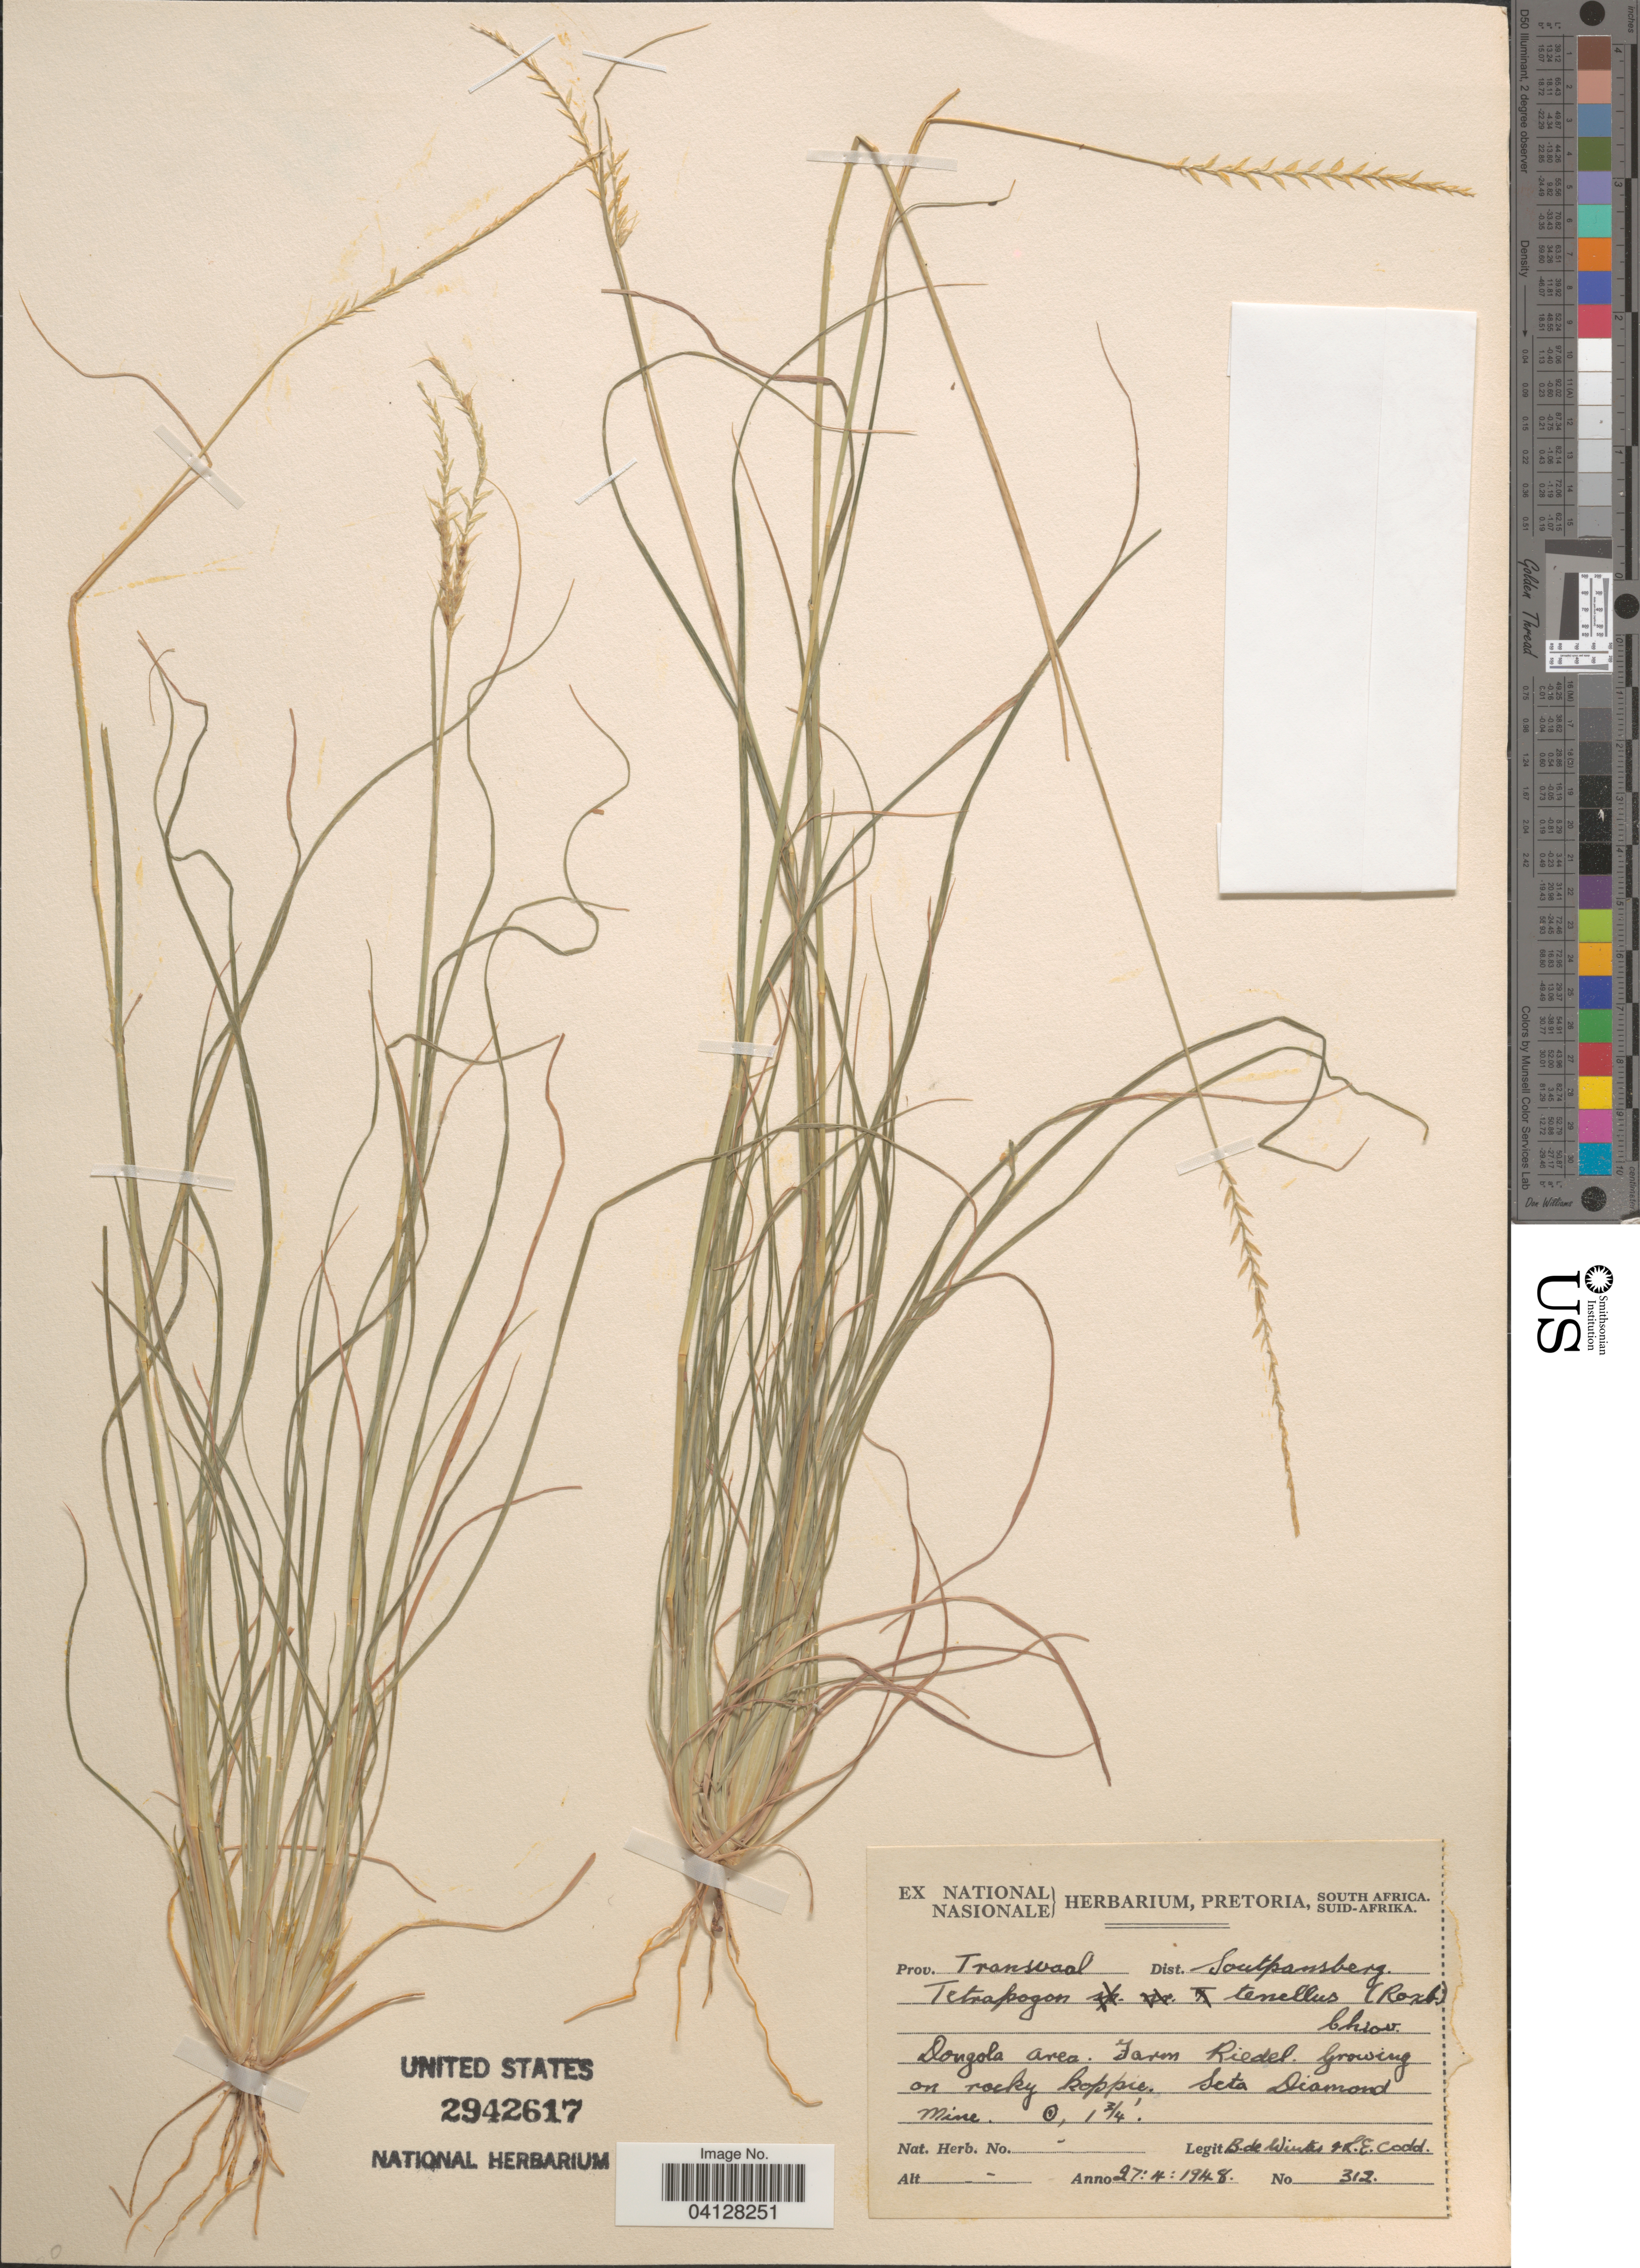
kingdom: Plantae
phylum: Tracheophyta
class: Liliopsida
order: Poales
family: Poaceae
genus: Tetrapogon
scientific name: Tetrapogon tenellus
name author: (J. Koenig ex Roxb.) Chiov.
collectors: B. de Winter & L. Codd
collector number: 312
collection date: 1948-04-27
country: South Africa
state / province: Limpopo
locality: Prov. Transvaal Dist. Soutpansberg. Dongola Area. Farm Riedel. Seta Diamond Mine.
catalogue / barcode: US 2942617